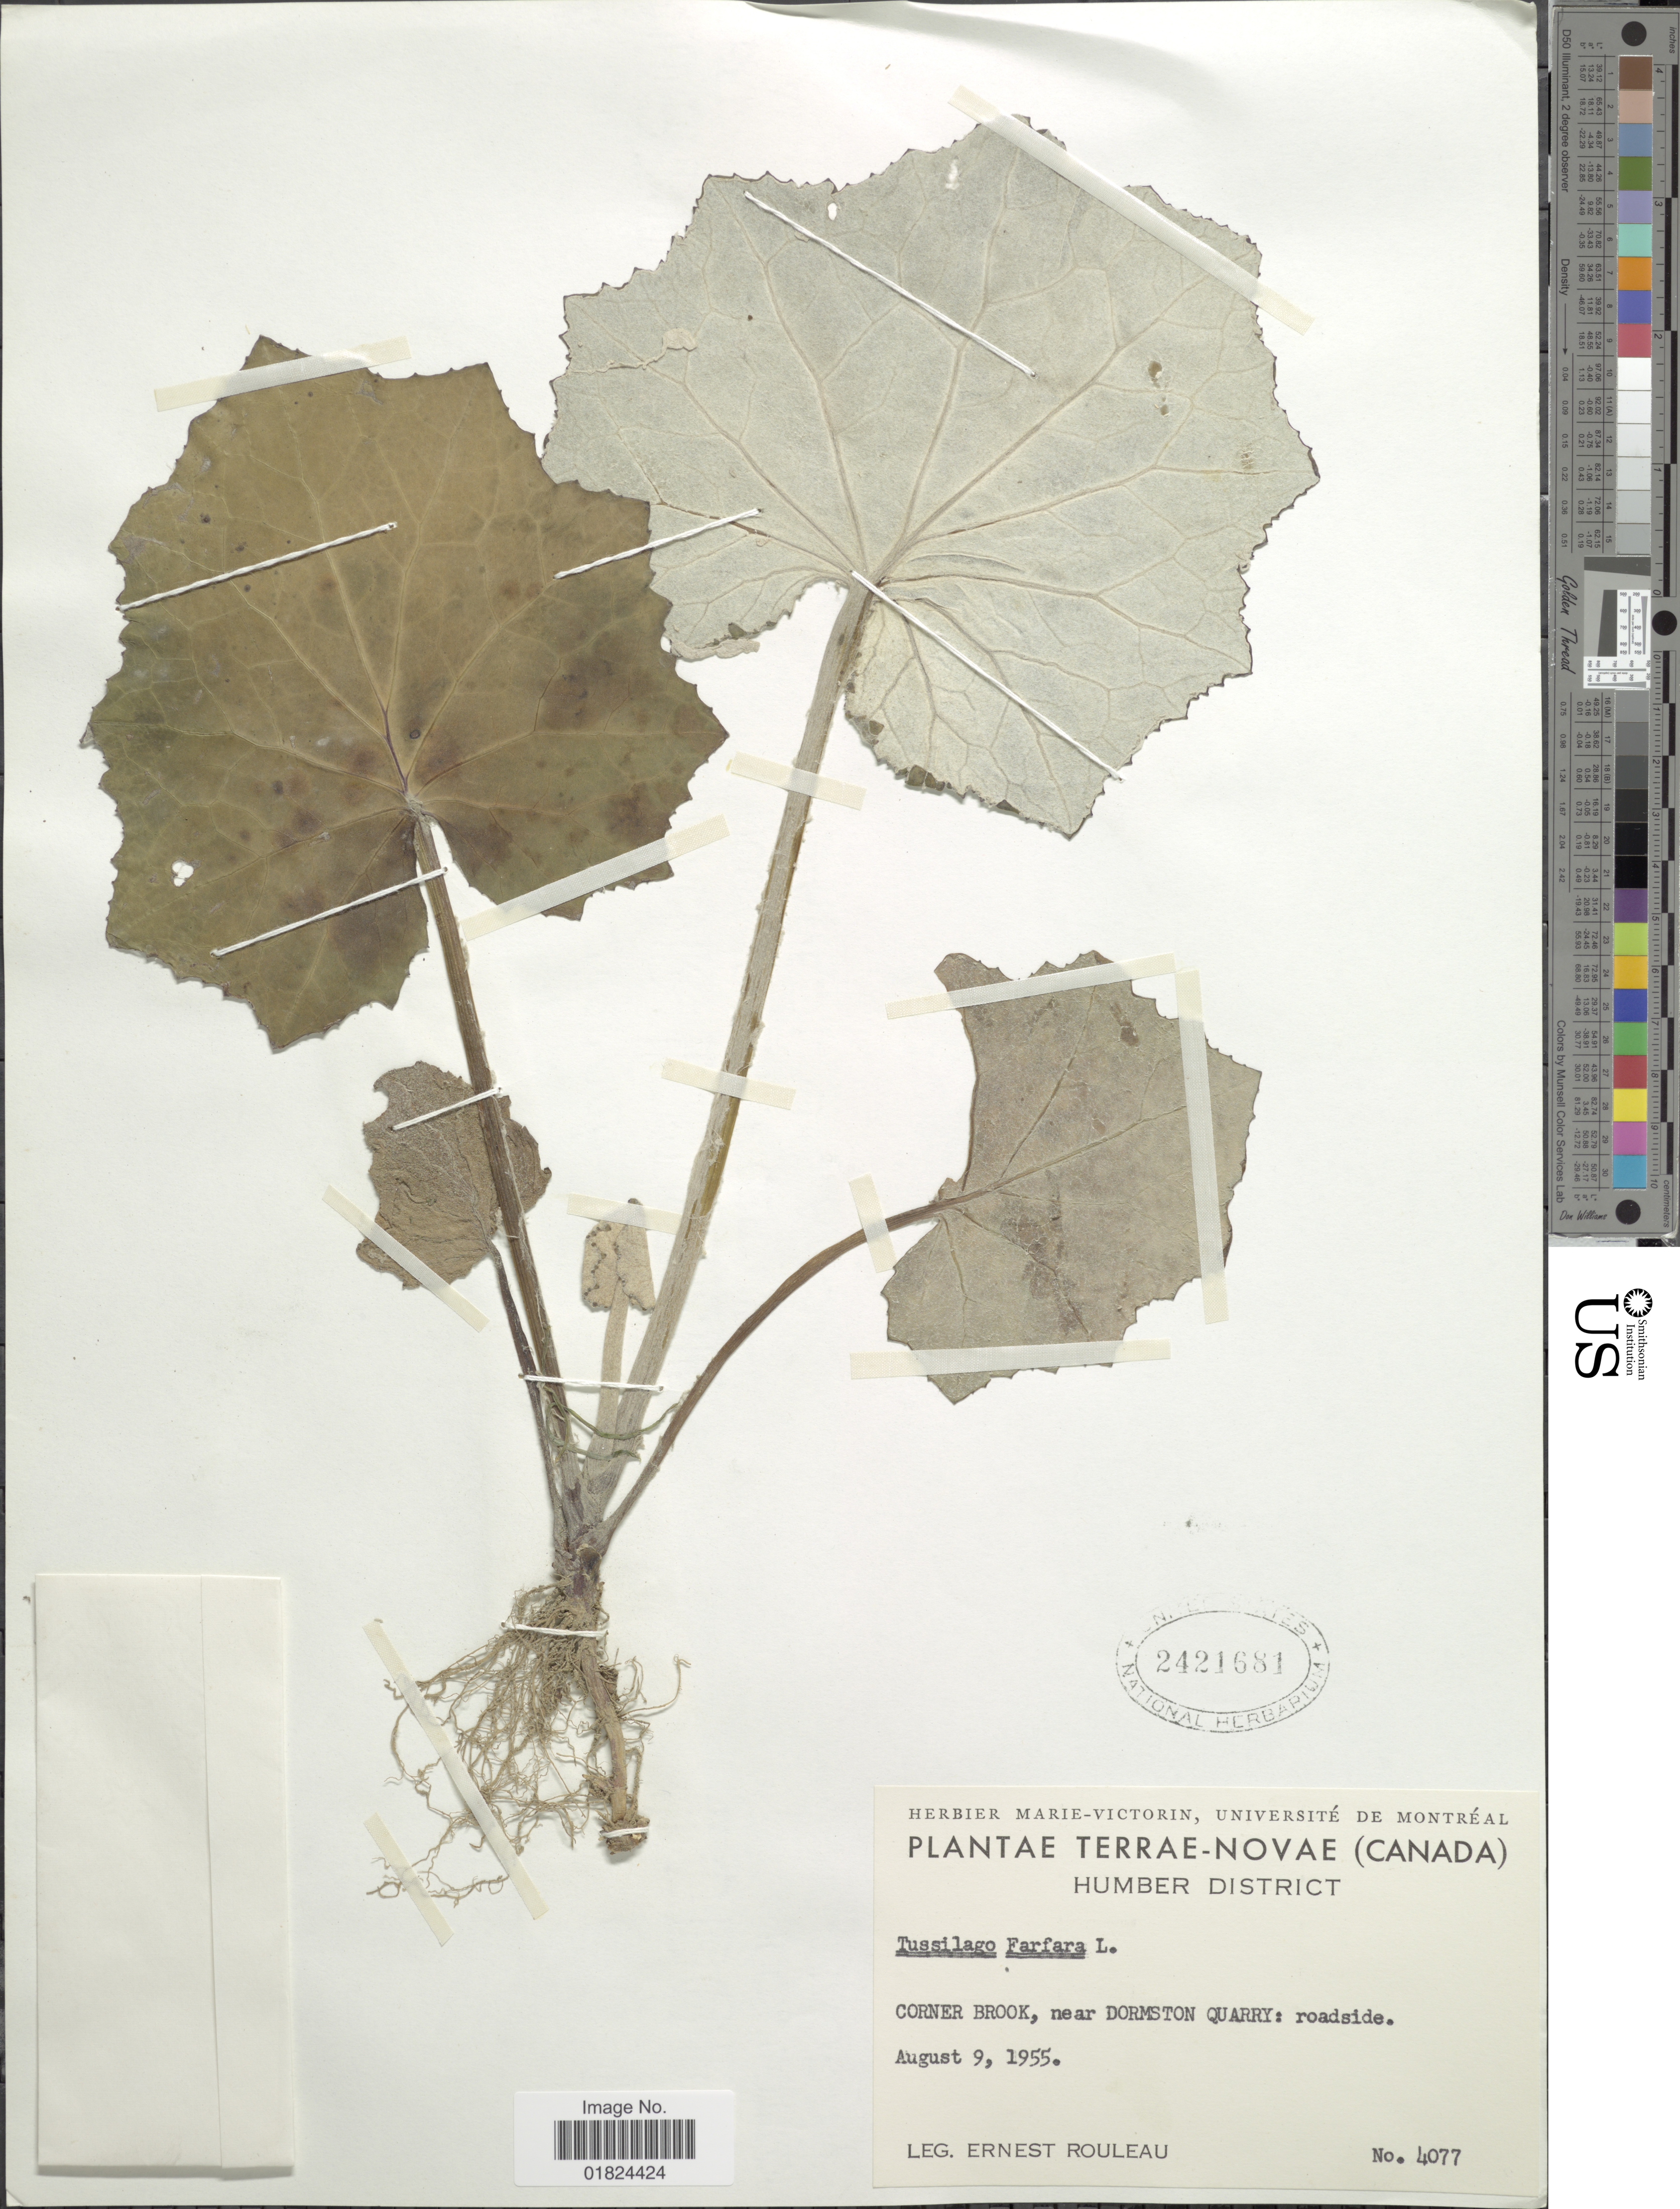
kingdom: Plantae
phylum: Tracheophyta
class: Magnoliopsida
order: Asterales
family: Asteraceae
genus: Tussilago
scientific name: Tussilago farfara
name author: L.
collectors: J. Rouleau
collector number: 4077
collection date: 1955-08-09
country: Canada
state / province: Newfoundland and Labrador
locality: Terrae-Novae, Humber District, Corner Brook, near Dormston Quarry: roadside.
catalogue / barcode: US 2421681